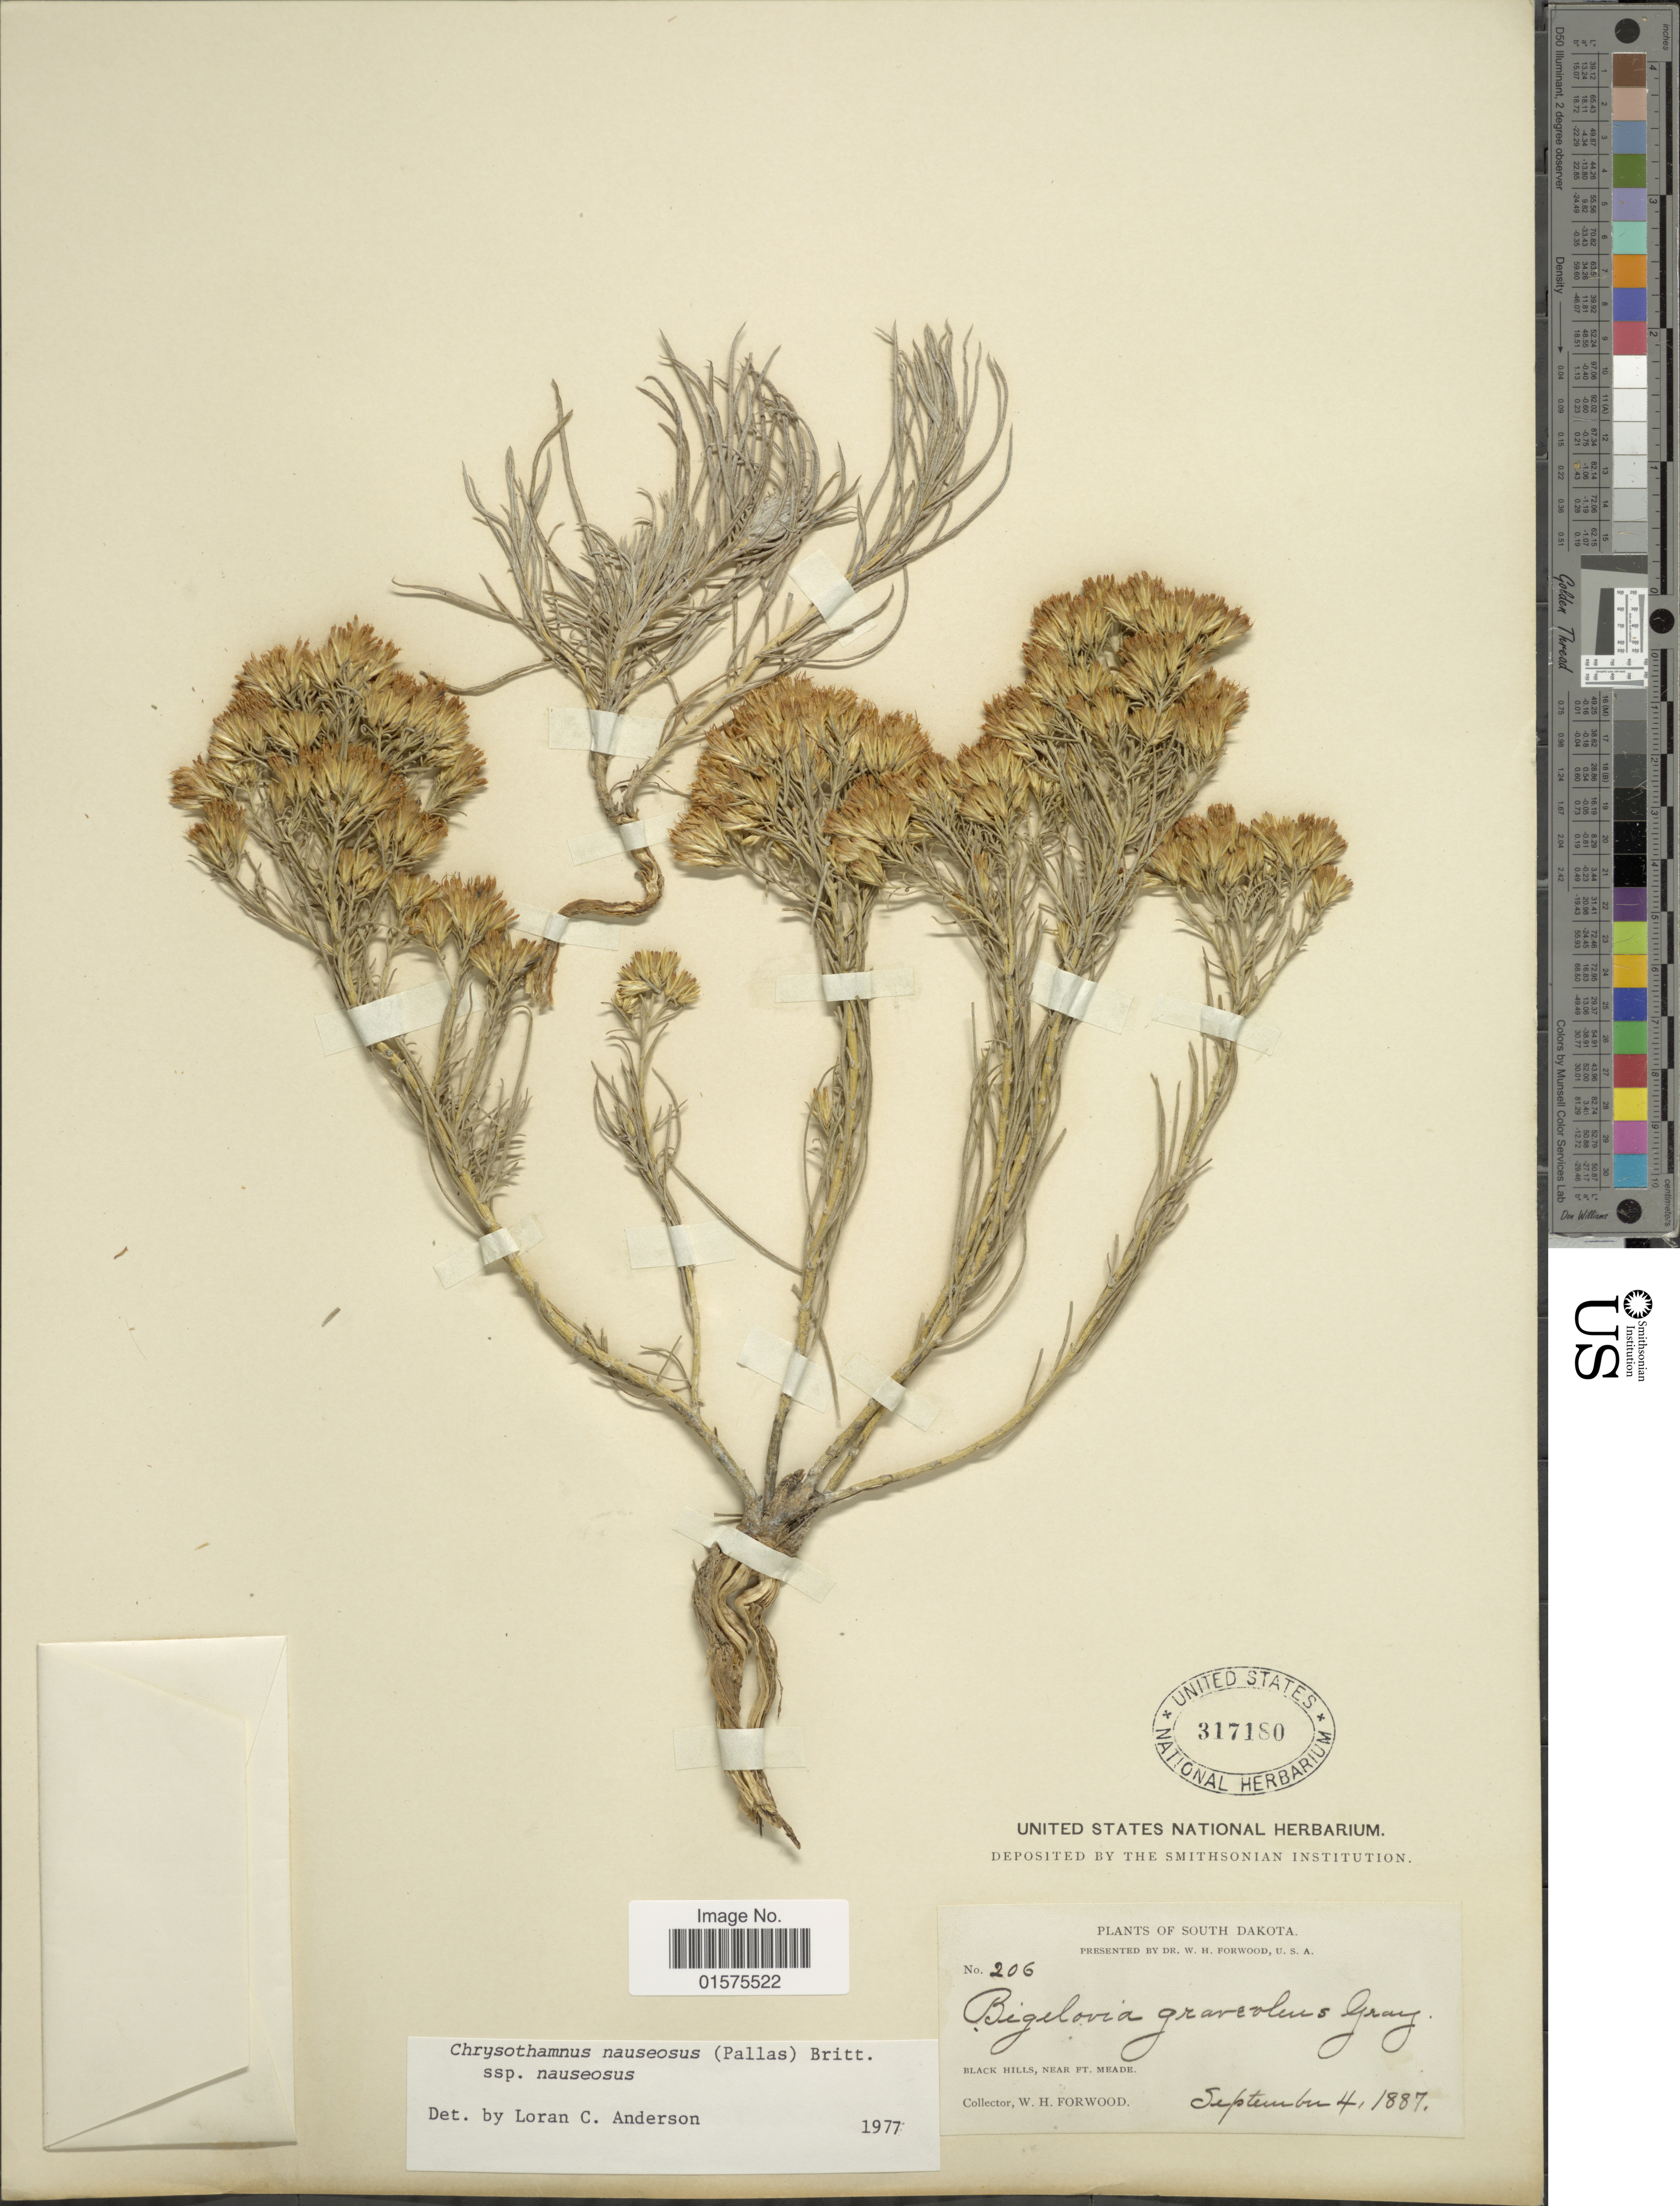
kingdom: Plantae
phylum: Tracheophyta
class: Magnoliopsida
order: Asterales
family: Asteraceae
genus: Ericameria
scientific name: Ericameria nauseosa var. nauseosa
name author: (Pall. ex Pursh) G.L. Nesom & G.I. Baird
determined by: Urbatsch, Lowell E., Curator (LSU), Louisiana State University (UNITED STATES)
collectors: W. Forwood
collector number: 206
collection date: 1887-09-04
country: United States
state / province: South Dakota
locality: Black Hills, near Ft. Meade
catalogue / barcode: US 317180